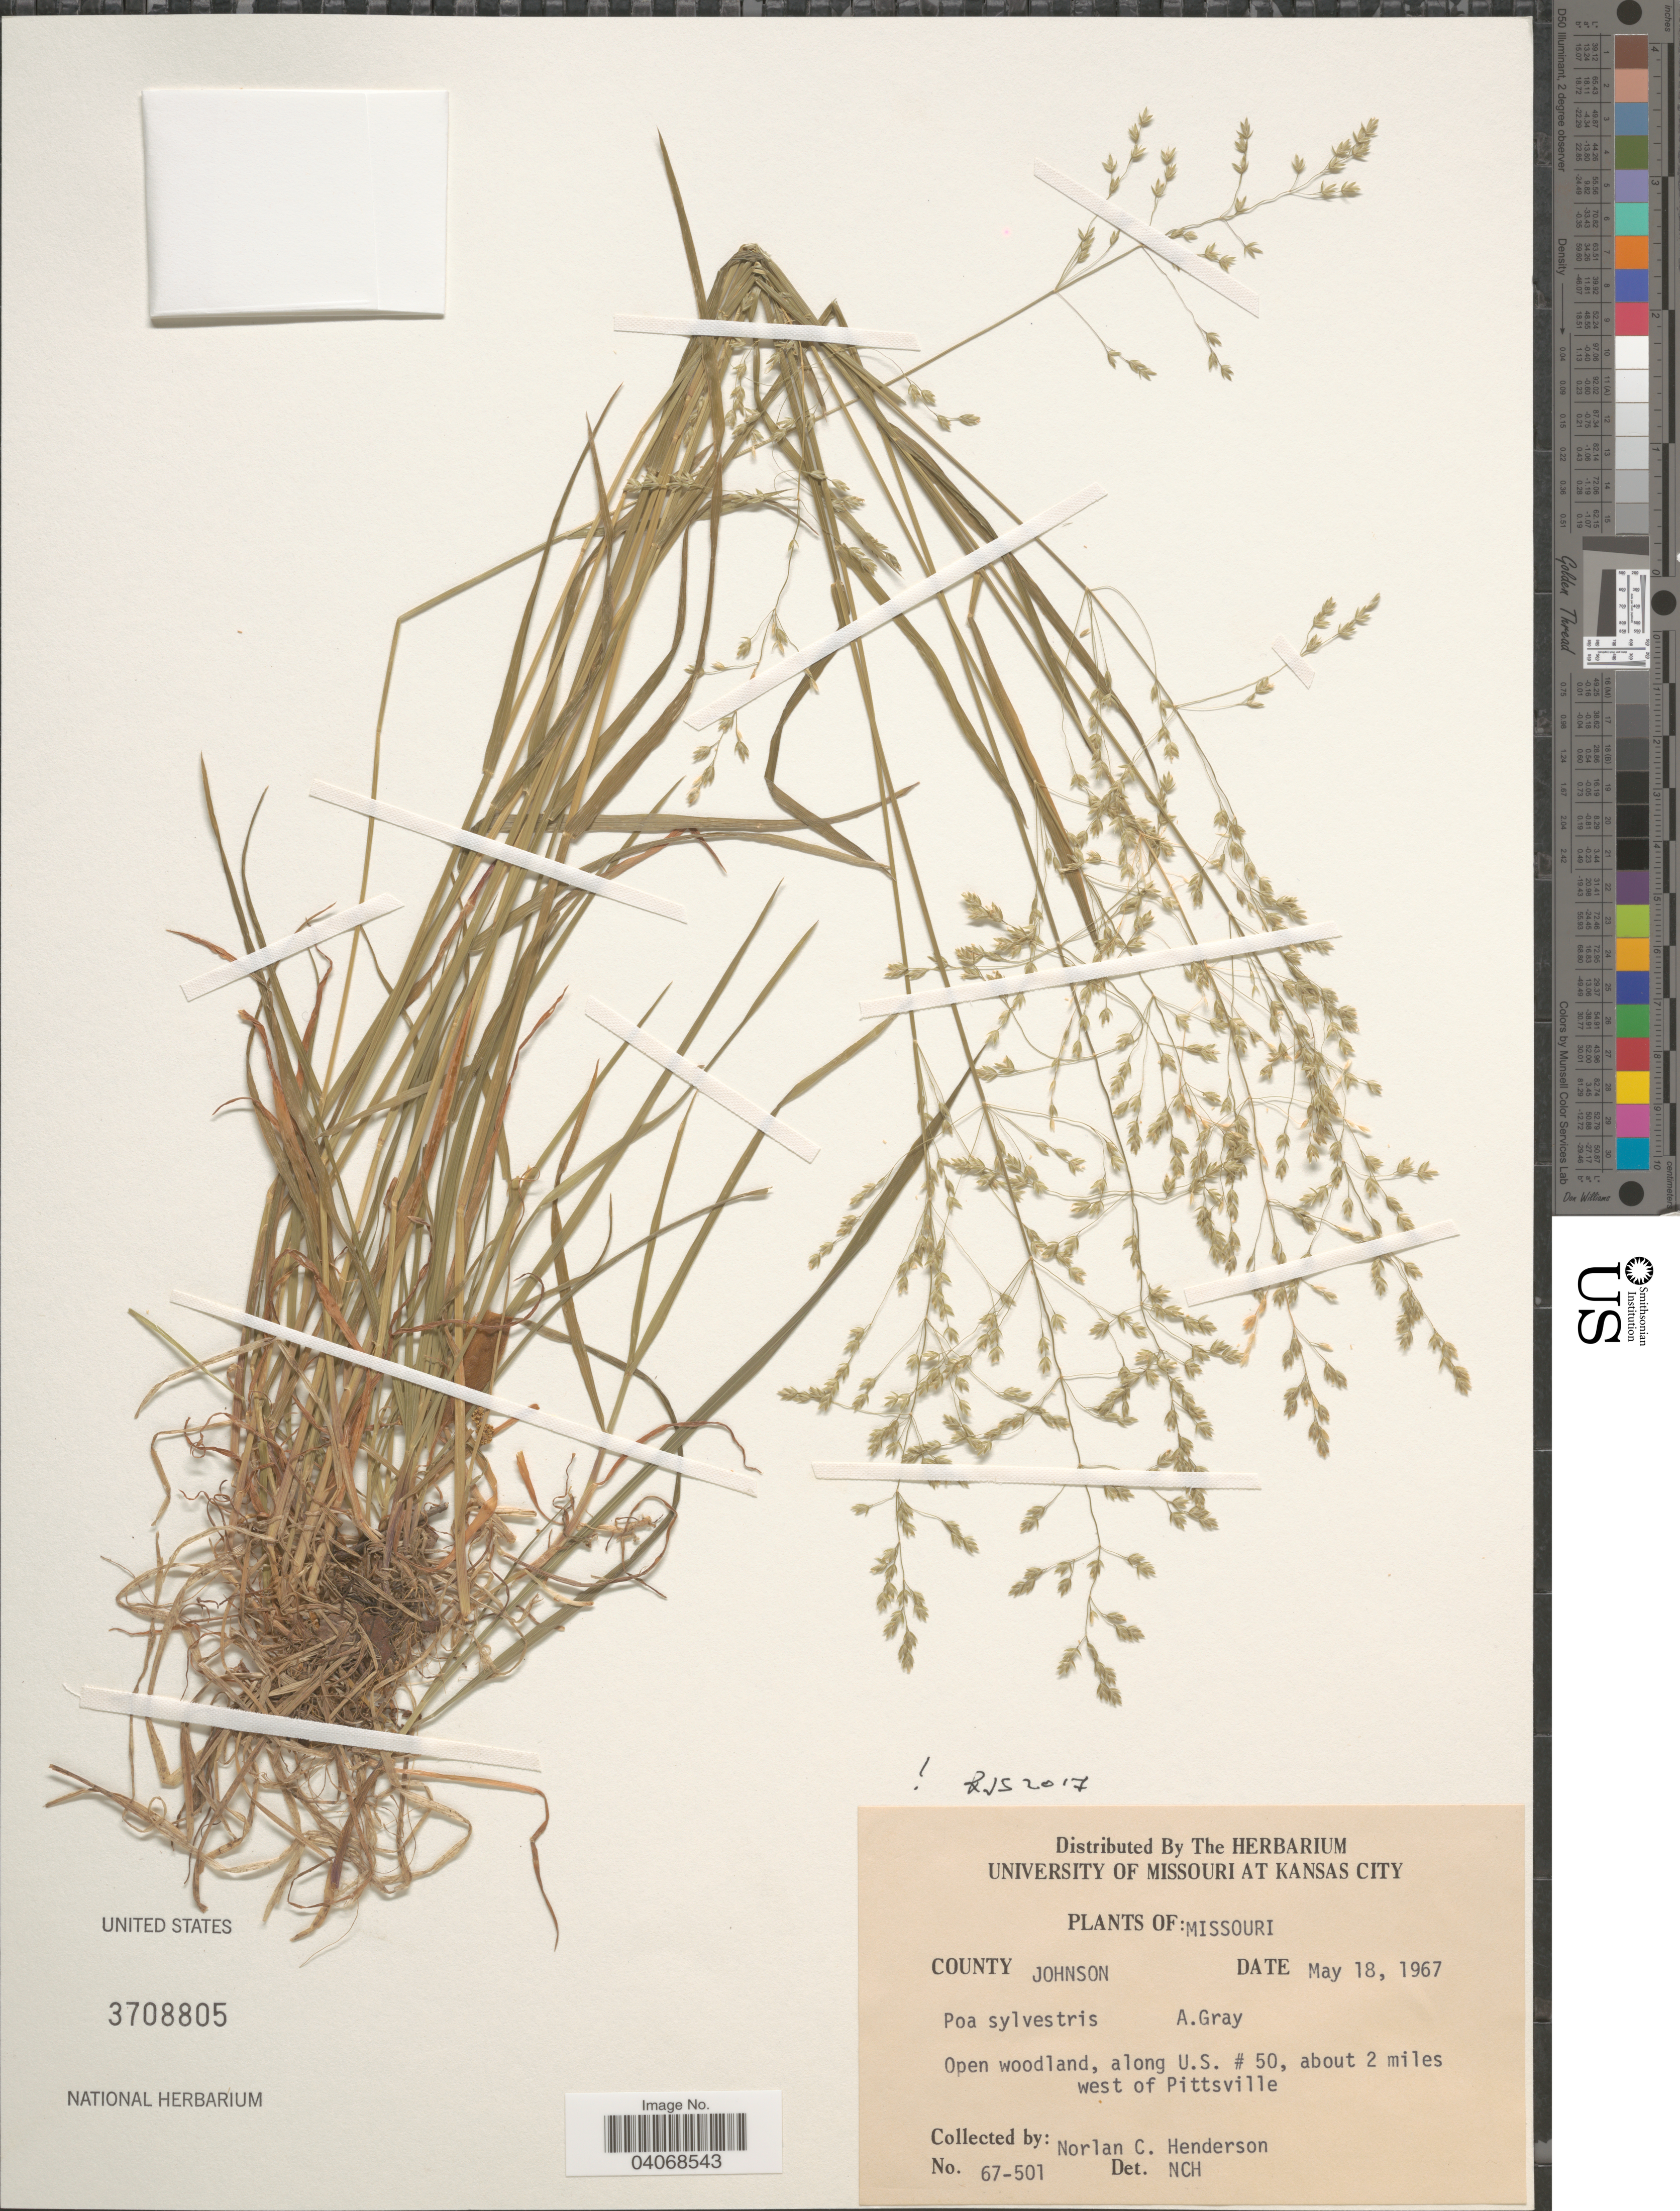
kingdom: Plantae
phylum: Tracheophyta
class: Liliopsida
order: Poales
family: Poaceae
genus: Poa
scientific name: Poa sylvestris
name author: A. Gray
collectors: N. C. Henderson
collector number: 67-501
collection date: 1967-05-18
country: United States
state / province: Missouri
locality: County Johnson. Open woodland, along U.S. # 50, about 2 miles west of Pittsville.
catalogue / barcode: US 3708805